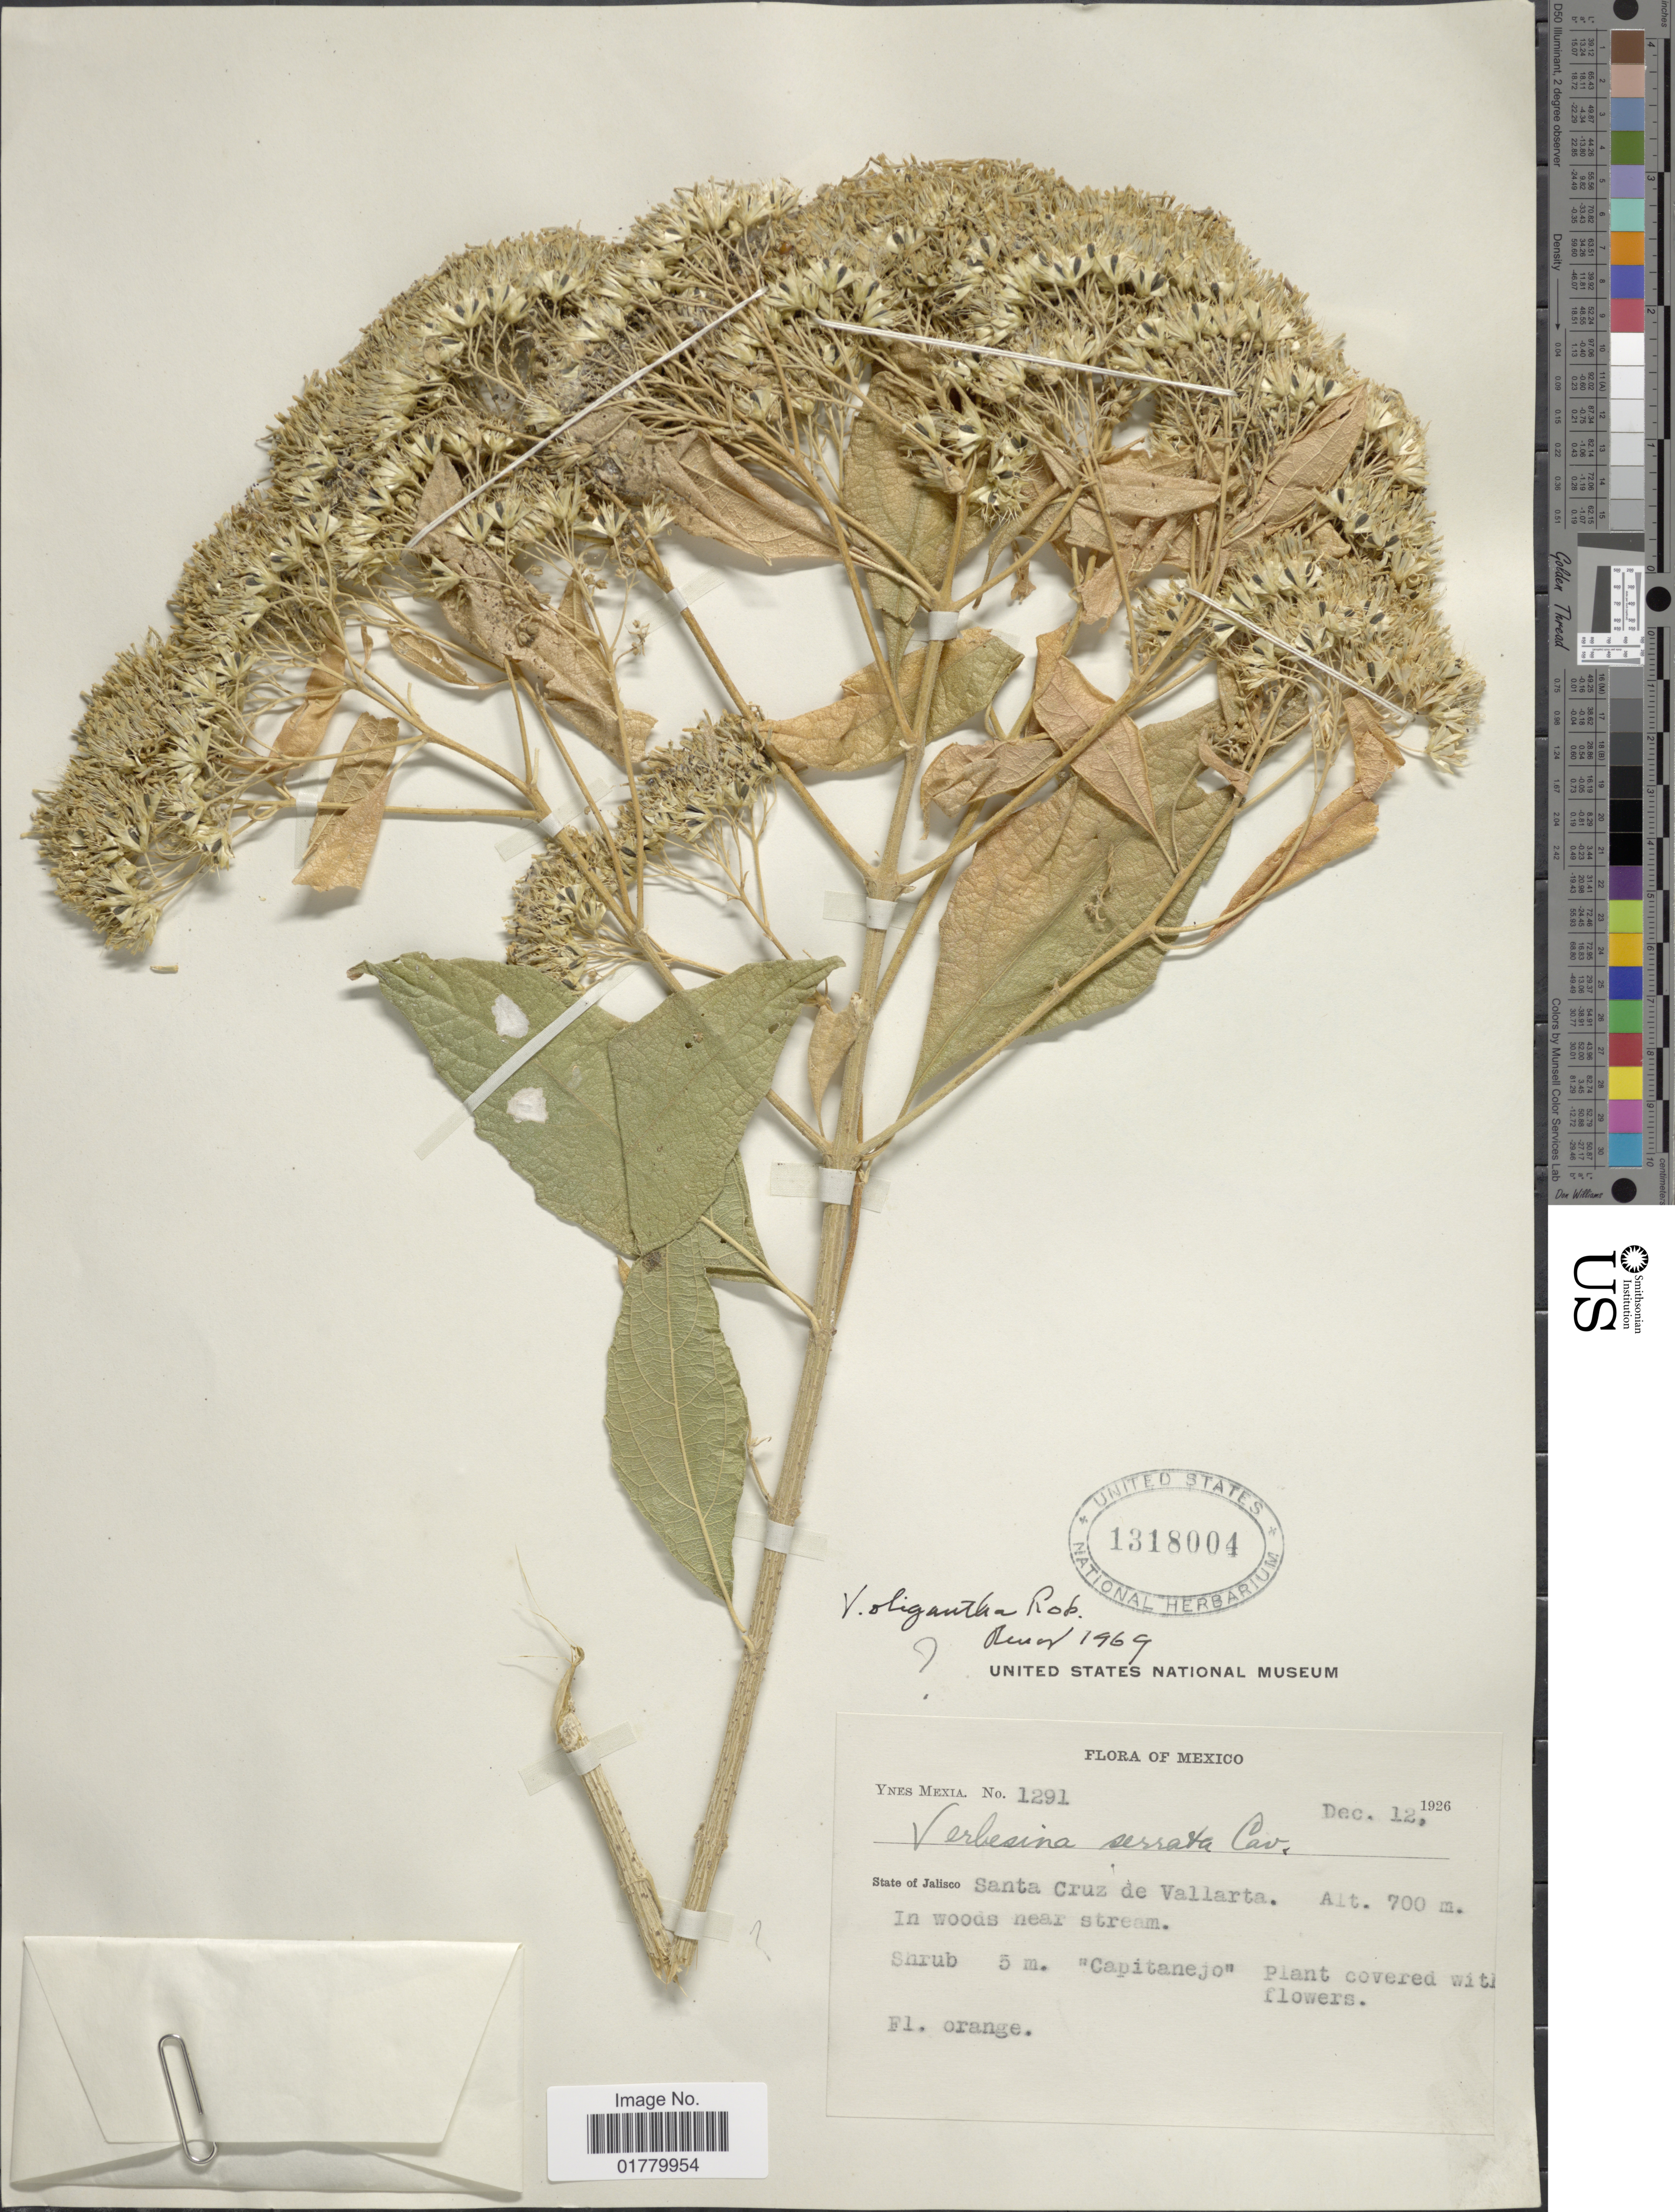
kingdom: Plantae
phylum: Tracheophyta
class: Magnoliopsida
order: Asterales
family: Asteraceae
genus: Verbesina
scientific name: Verbesina oligantha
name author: B.L. Rob.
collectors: Y. Mexia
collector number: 1291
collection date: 1926-12-12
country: Mexico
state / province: Jalisco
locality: Santa Cruz de Vallarta, In woods near stream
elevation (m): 700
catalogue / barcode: US 1318004